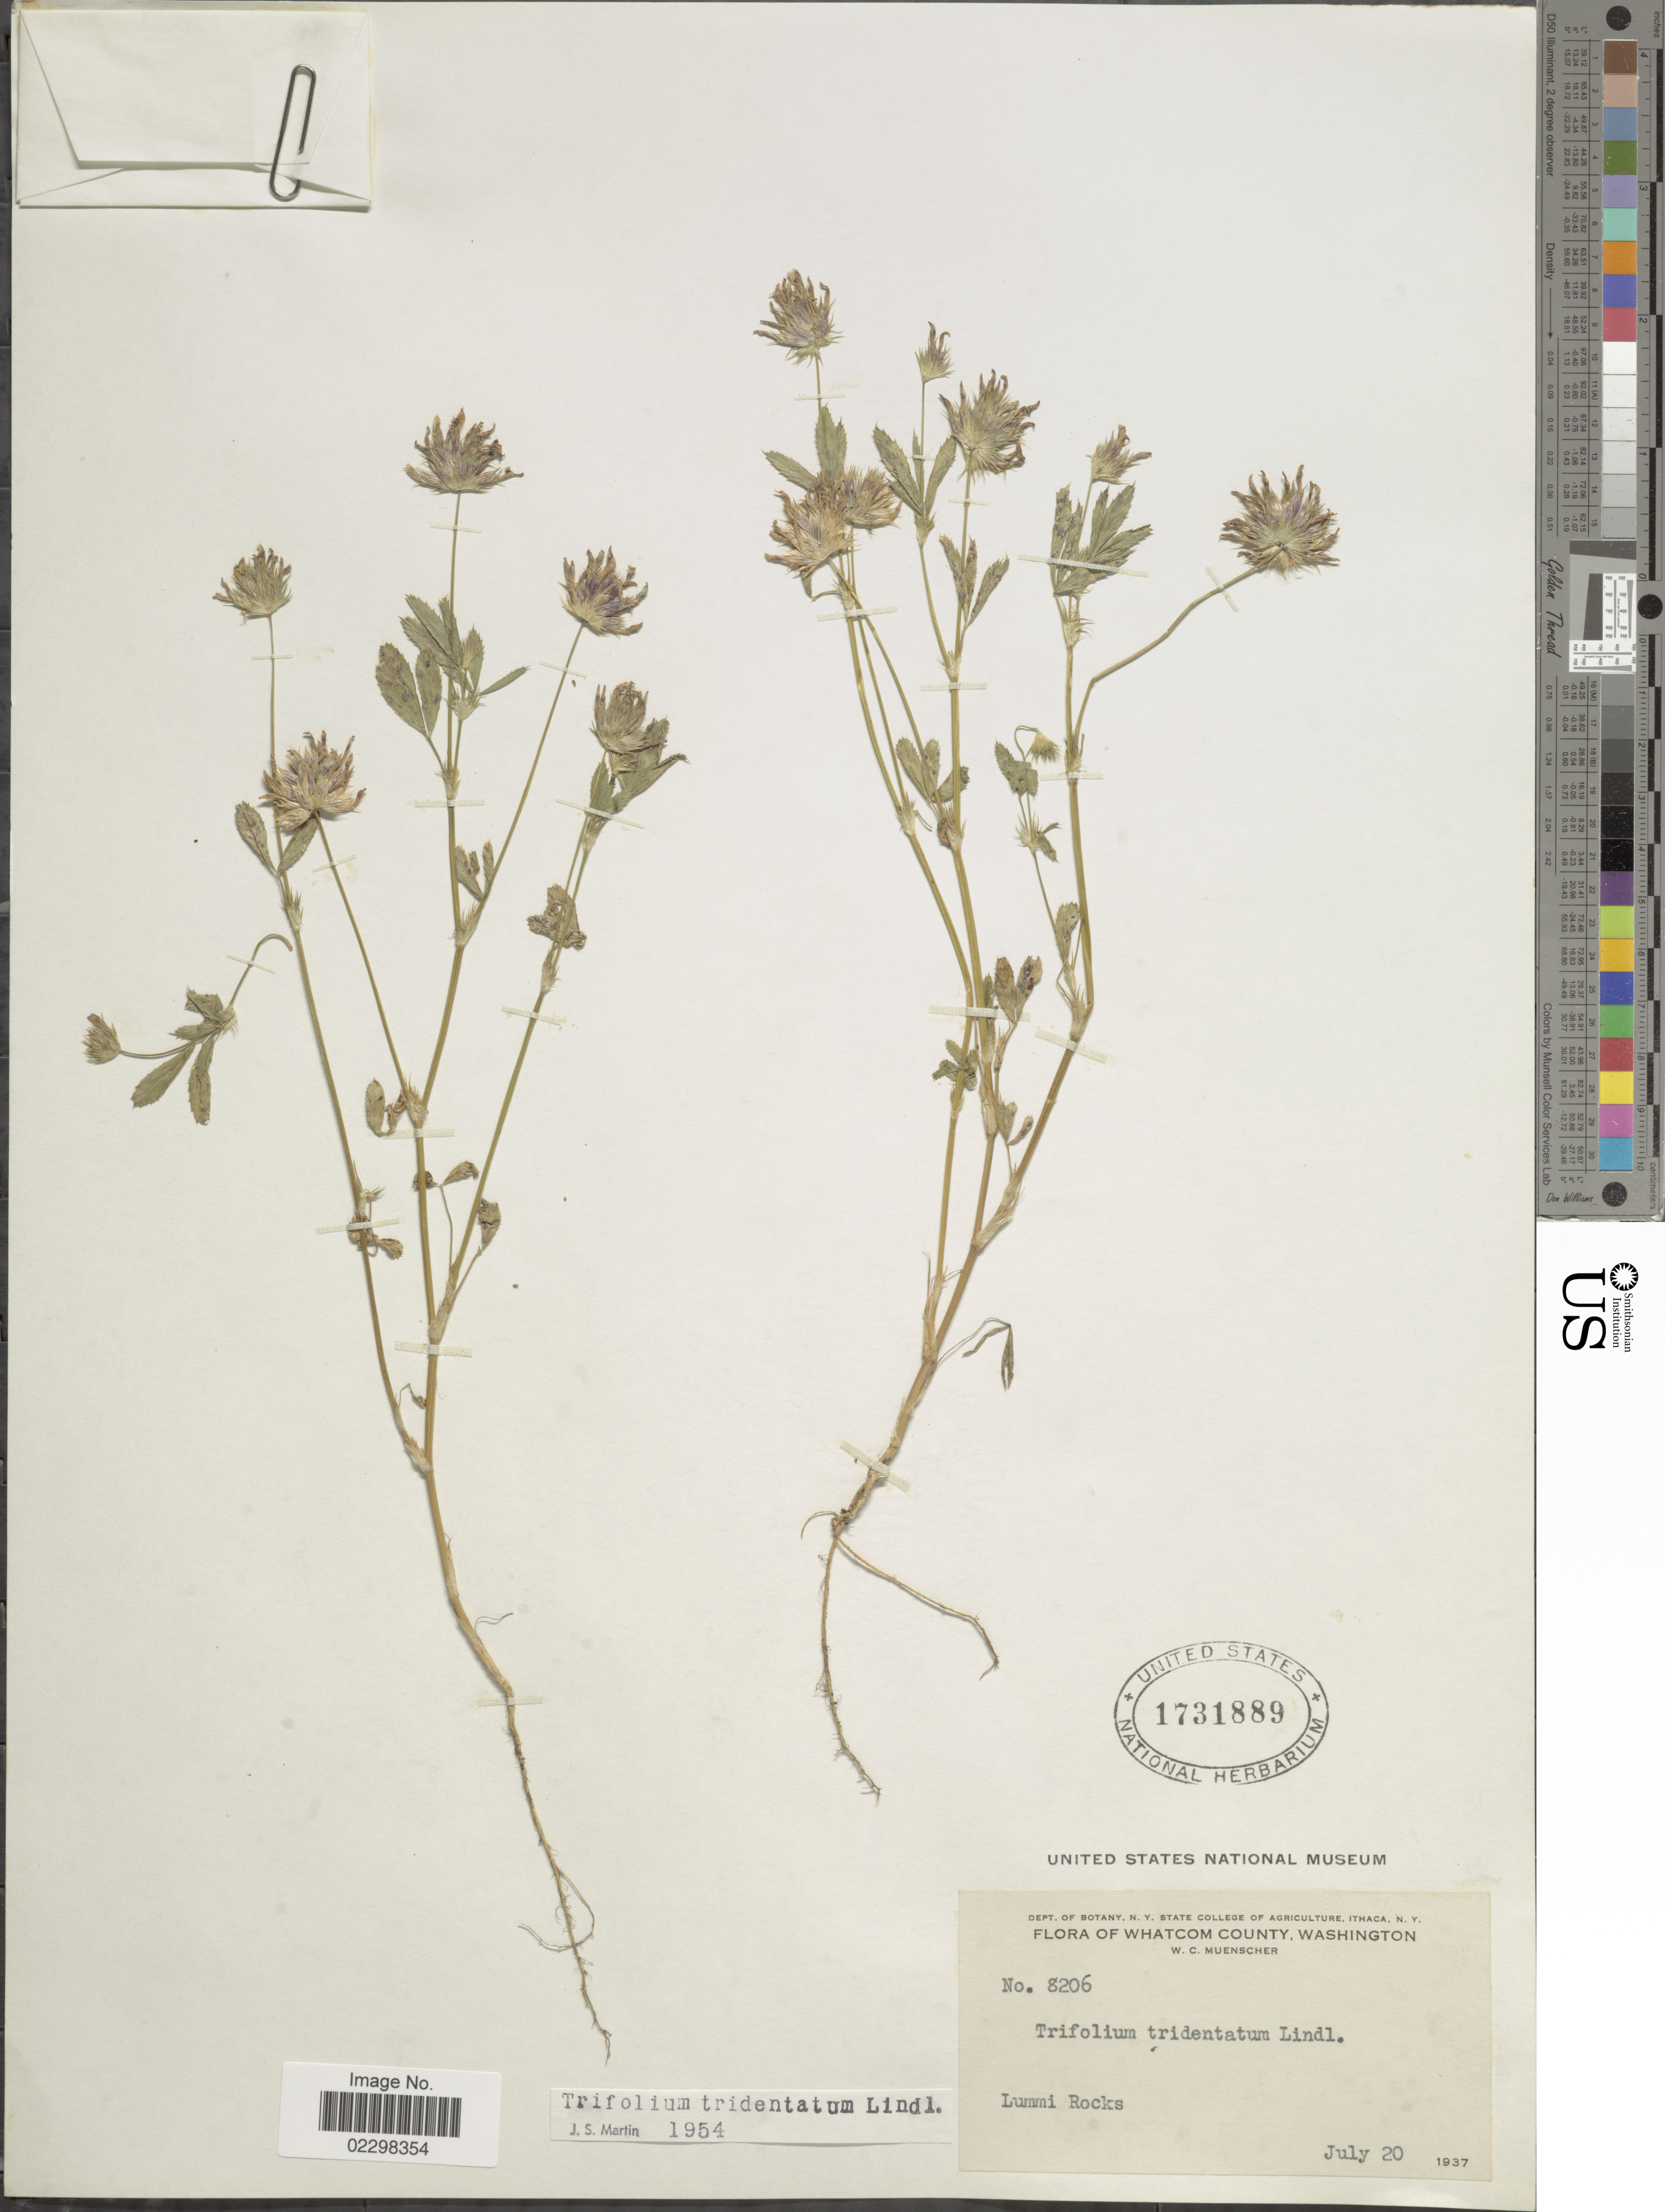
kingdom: Plantae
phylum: Tracheophyta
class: Magnoliopsida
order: Fabales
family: Fabaceae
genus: Trifolium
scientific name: Trifolium tridentatum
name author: Lindl.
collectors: W. Muenscher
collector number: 8206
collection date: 1937-07-20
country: United States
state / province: Washington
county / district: Whatcom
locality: Lumni Rocks.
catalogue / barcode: US 1731889